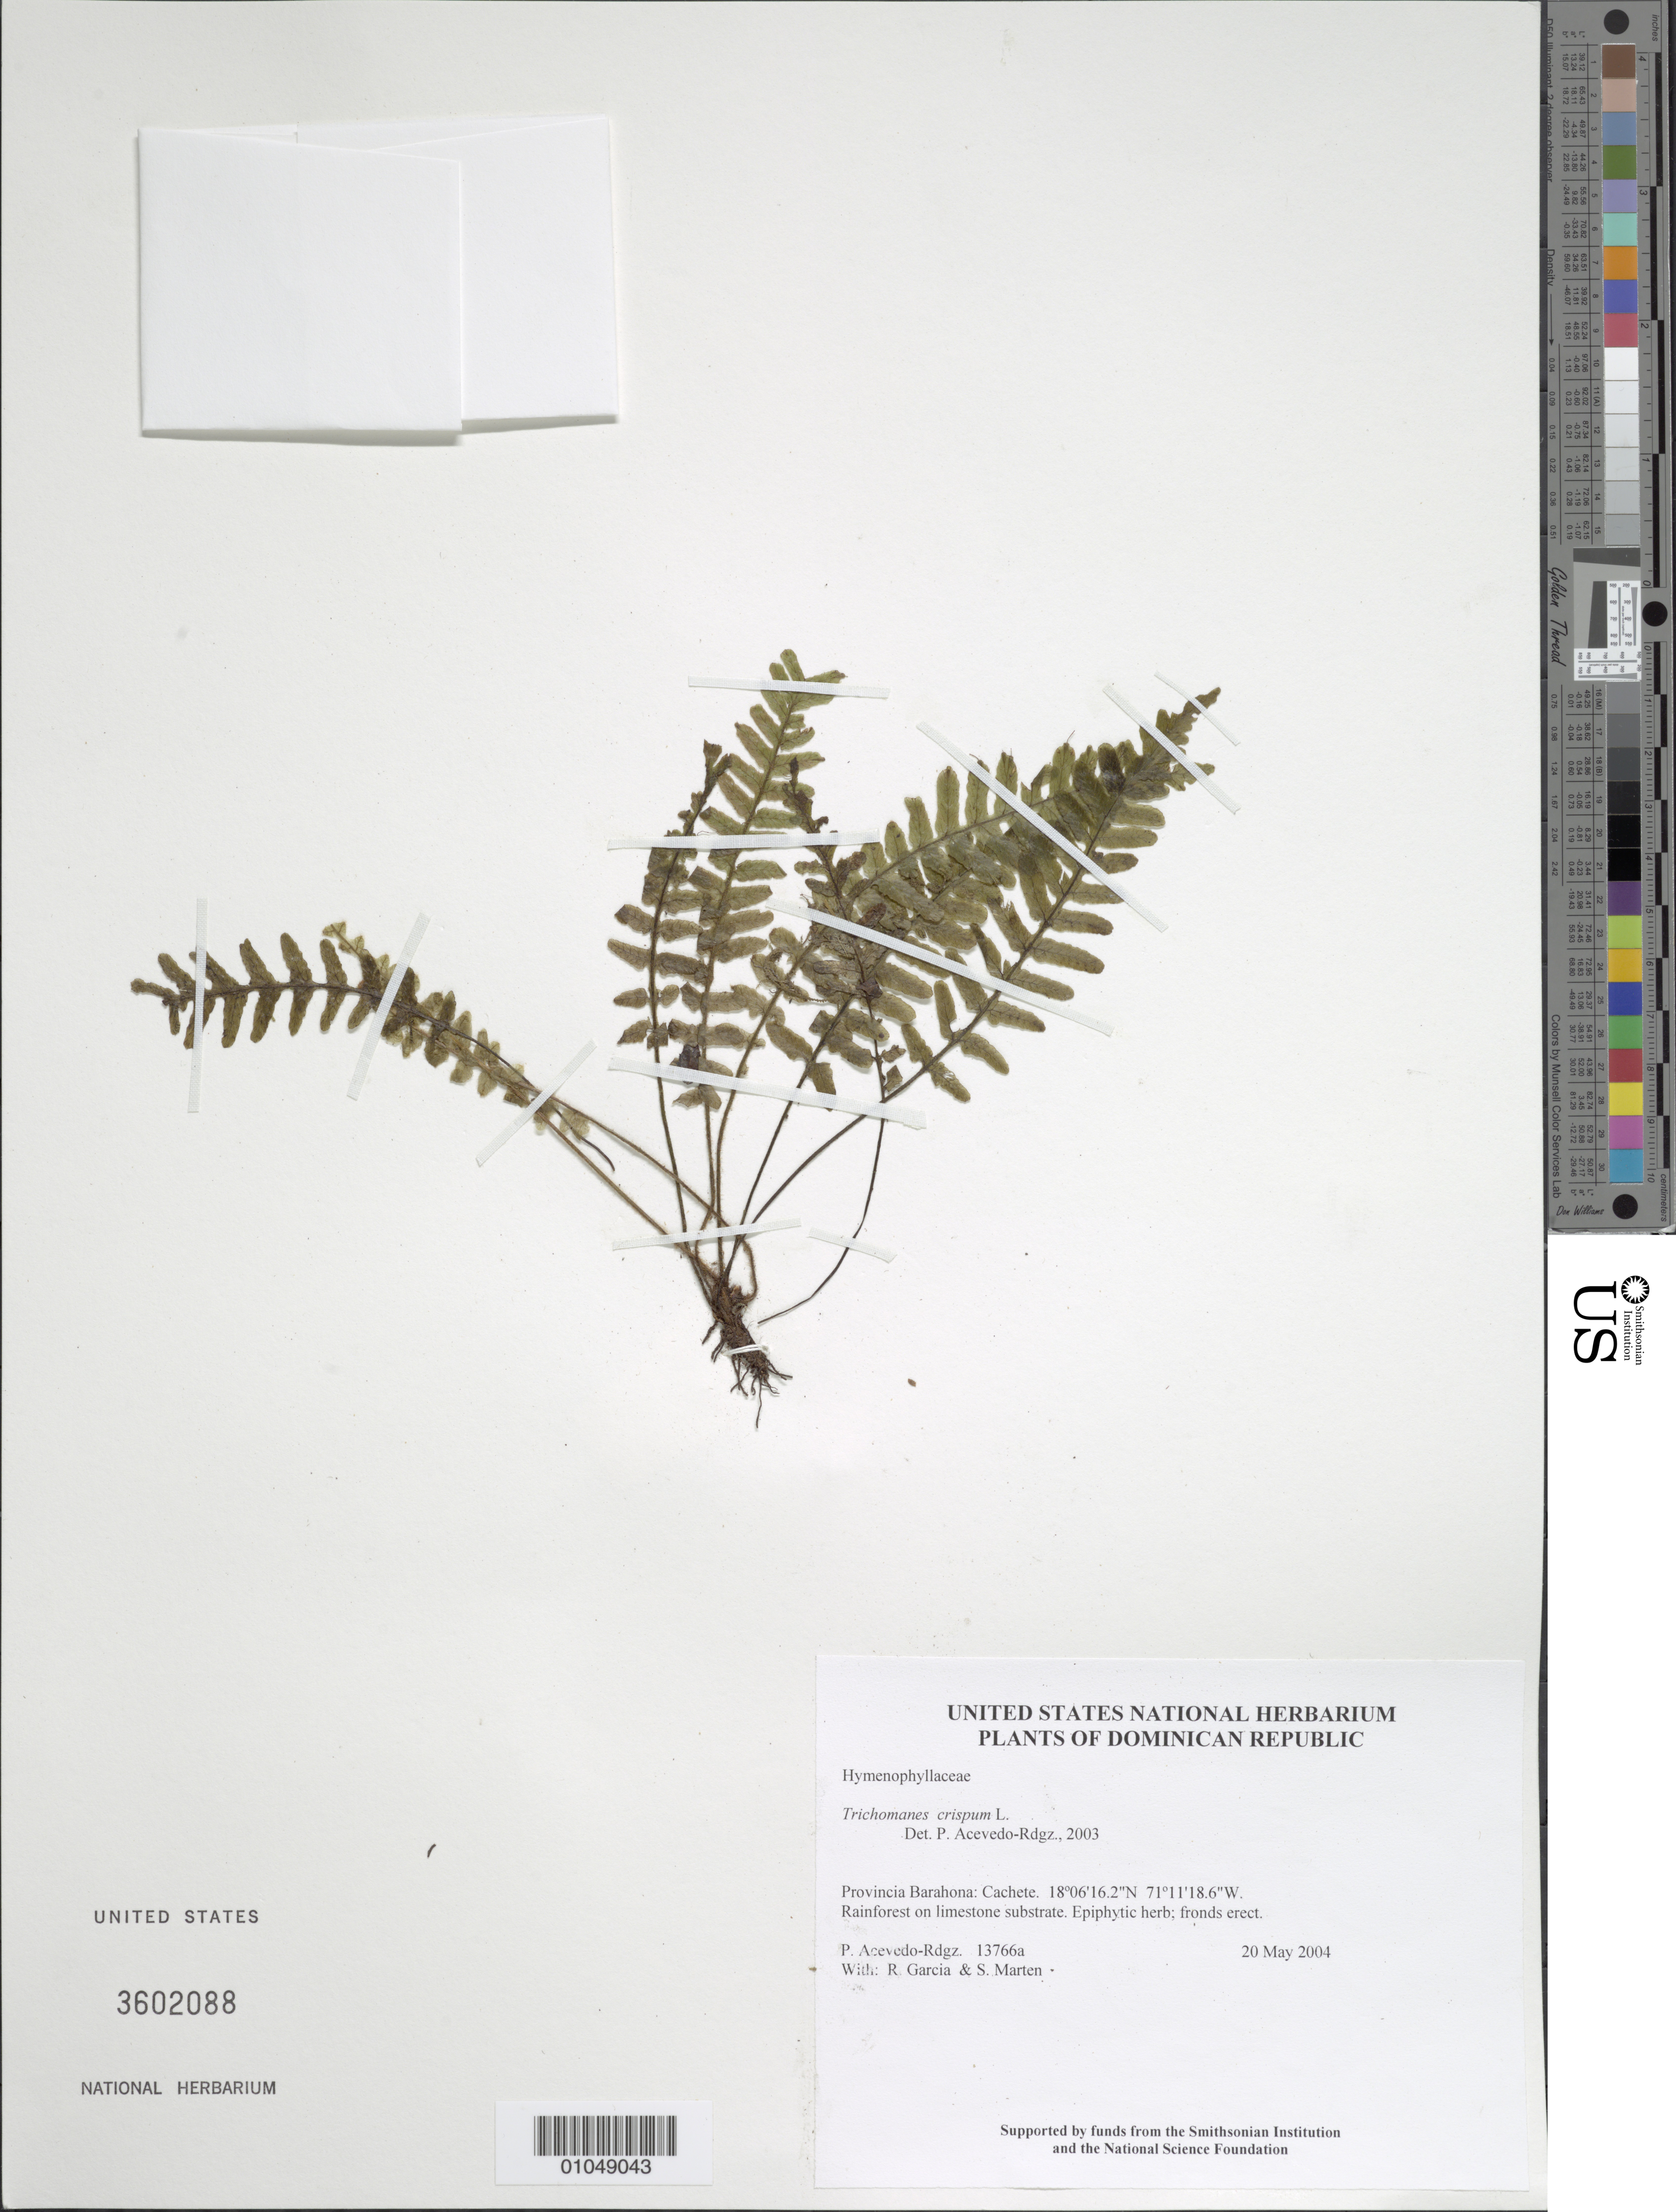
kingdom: Plantae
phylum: Tracheophyta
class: Polypodiopsida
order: Hymenophyllales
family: Hymenophyllaceae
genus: Trichomanes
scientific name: Trichomanes crispum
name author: L.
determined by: Acevedo-Rodríguez, P., (BOT), Smithsonian Institution - National Museum of Natural History (UNITED STATES)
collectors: P. Acevedo-Rodr., R. G. García & S. Marten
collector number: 13766a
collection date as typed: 20 May 2004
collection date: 2004-05-20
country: Dominican Republic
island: Hispaniola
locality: Provincia Barahona: Cachete.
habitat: Rainforest on limestone substrate.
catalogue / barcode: US 3602088